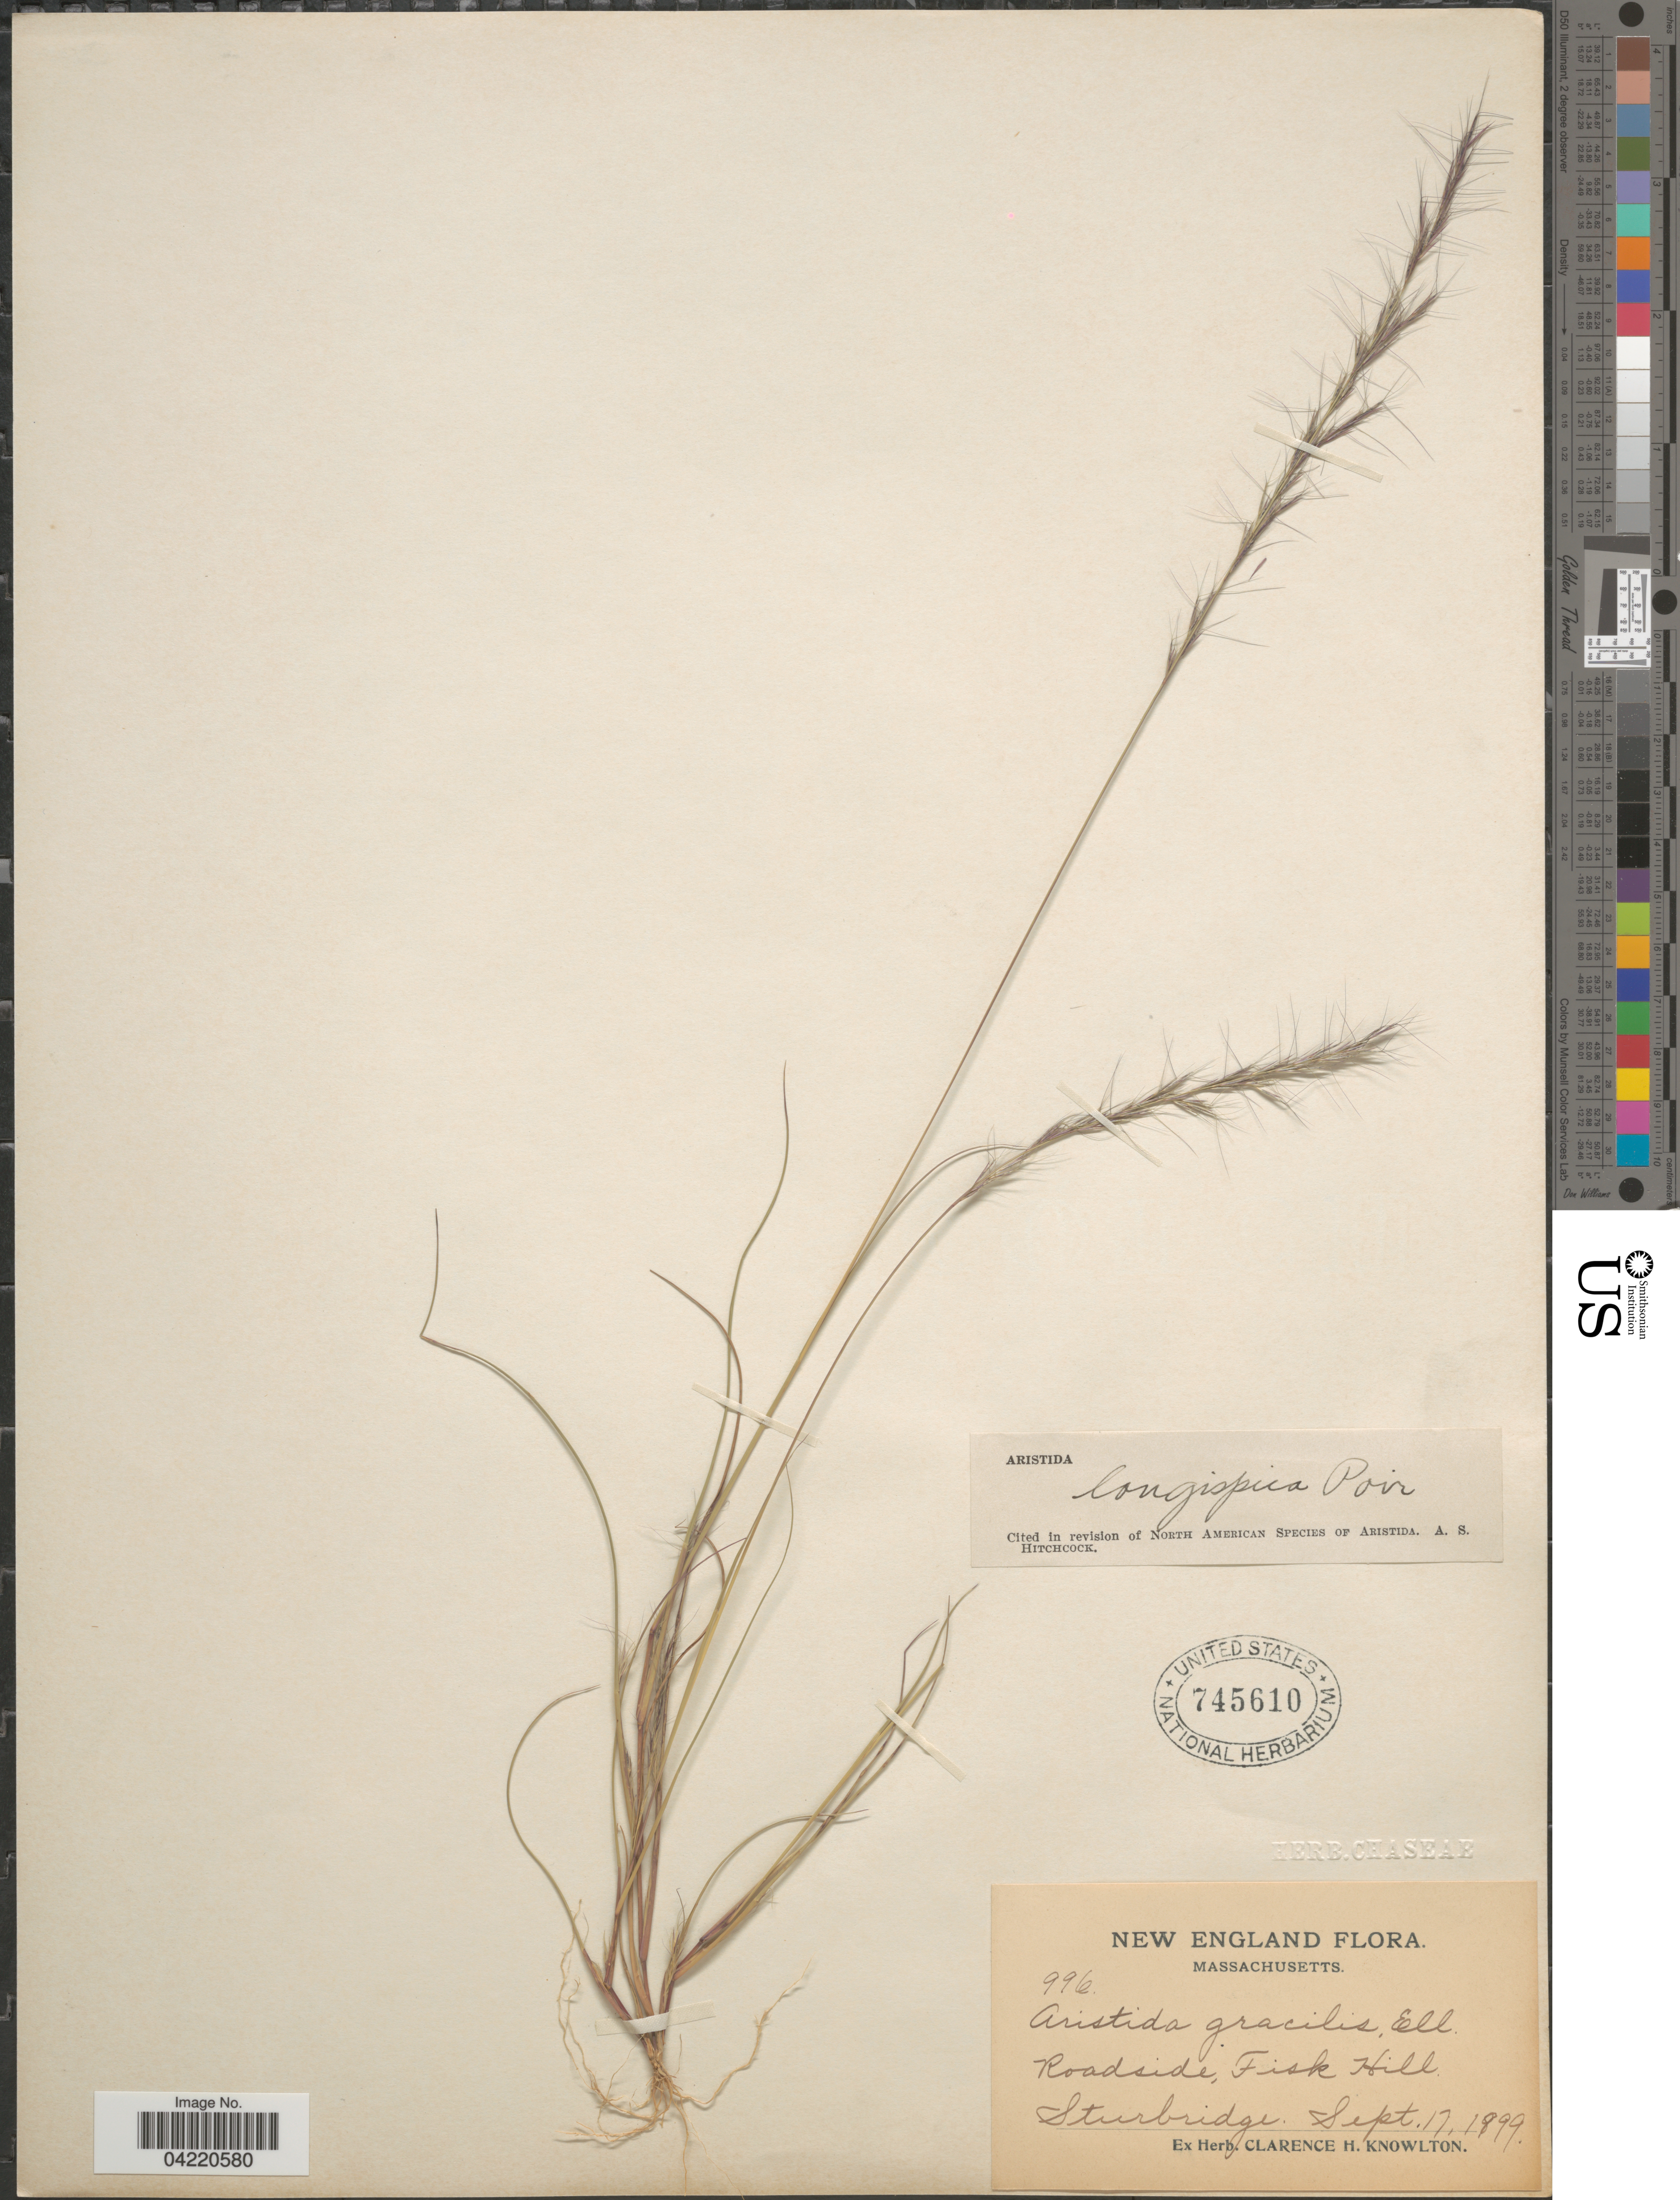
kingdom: Plantae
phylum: Tracheophyta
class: Liliopsida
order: Poales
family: Poaceae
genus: Aristida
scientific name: Aristida longespica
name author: Poir.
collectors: ex herb. F.H. Knowlton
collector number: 996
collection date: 1899-09-17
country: United States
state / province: Massachusetts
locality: New England. Roadside, Fisk Hill. Sturbridge.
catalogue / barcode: US 745610